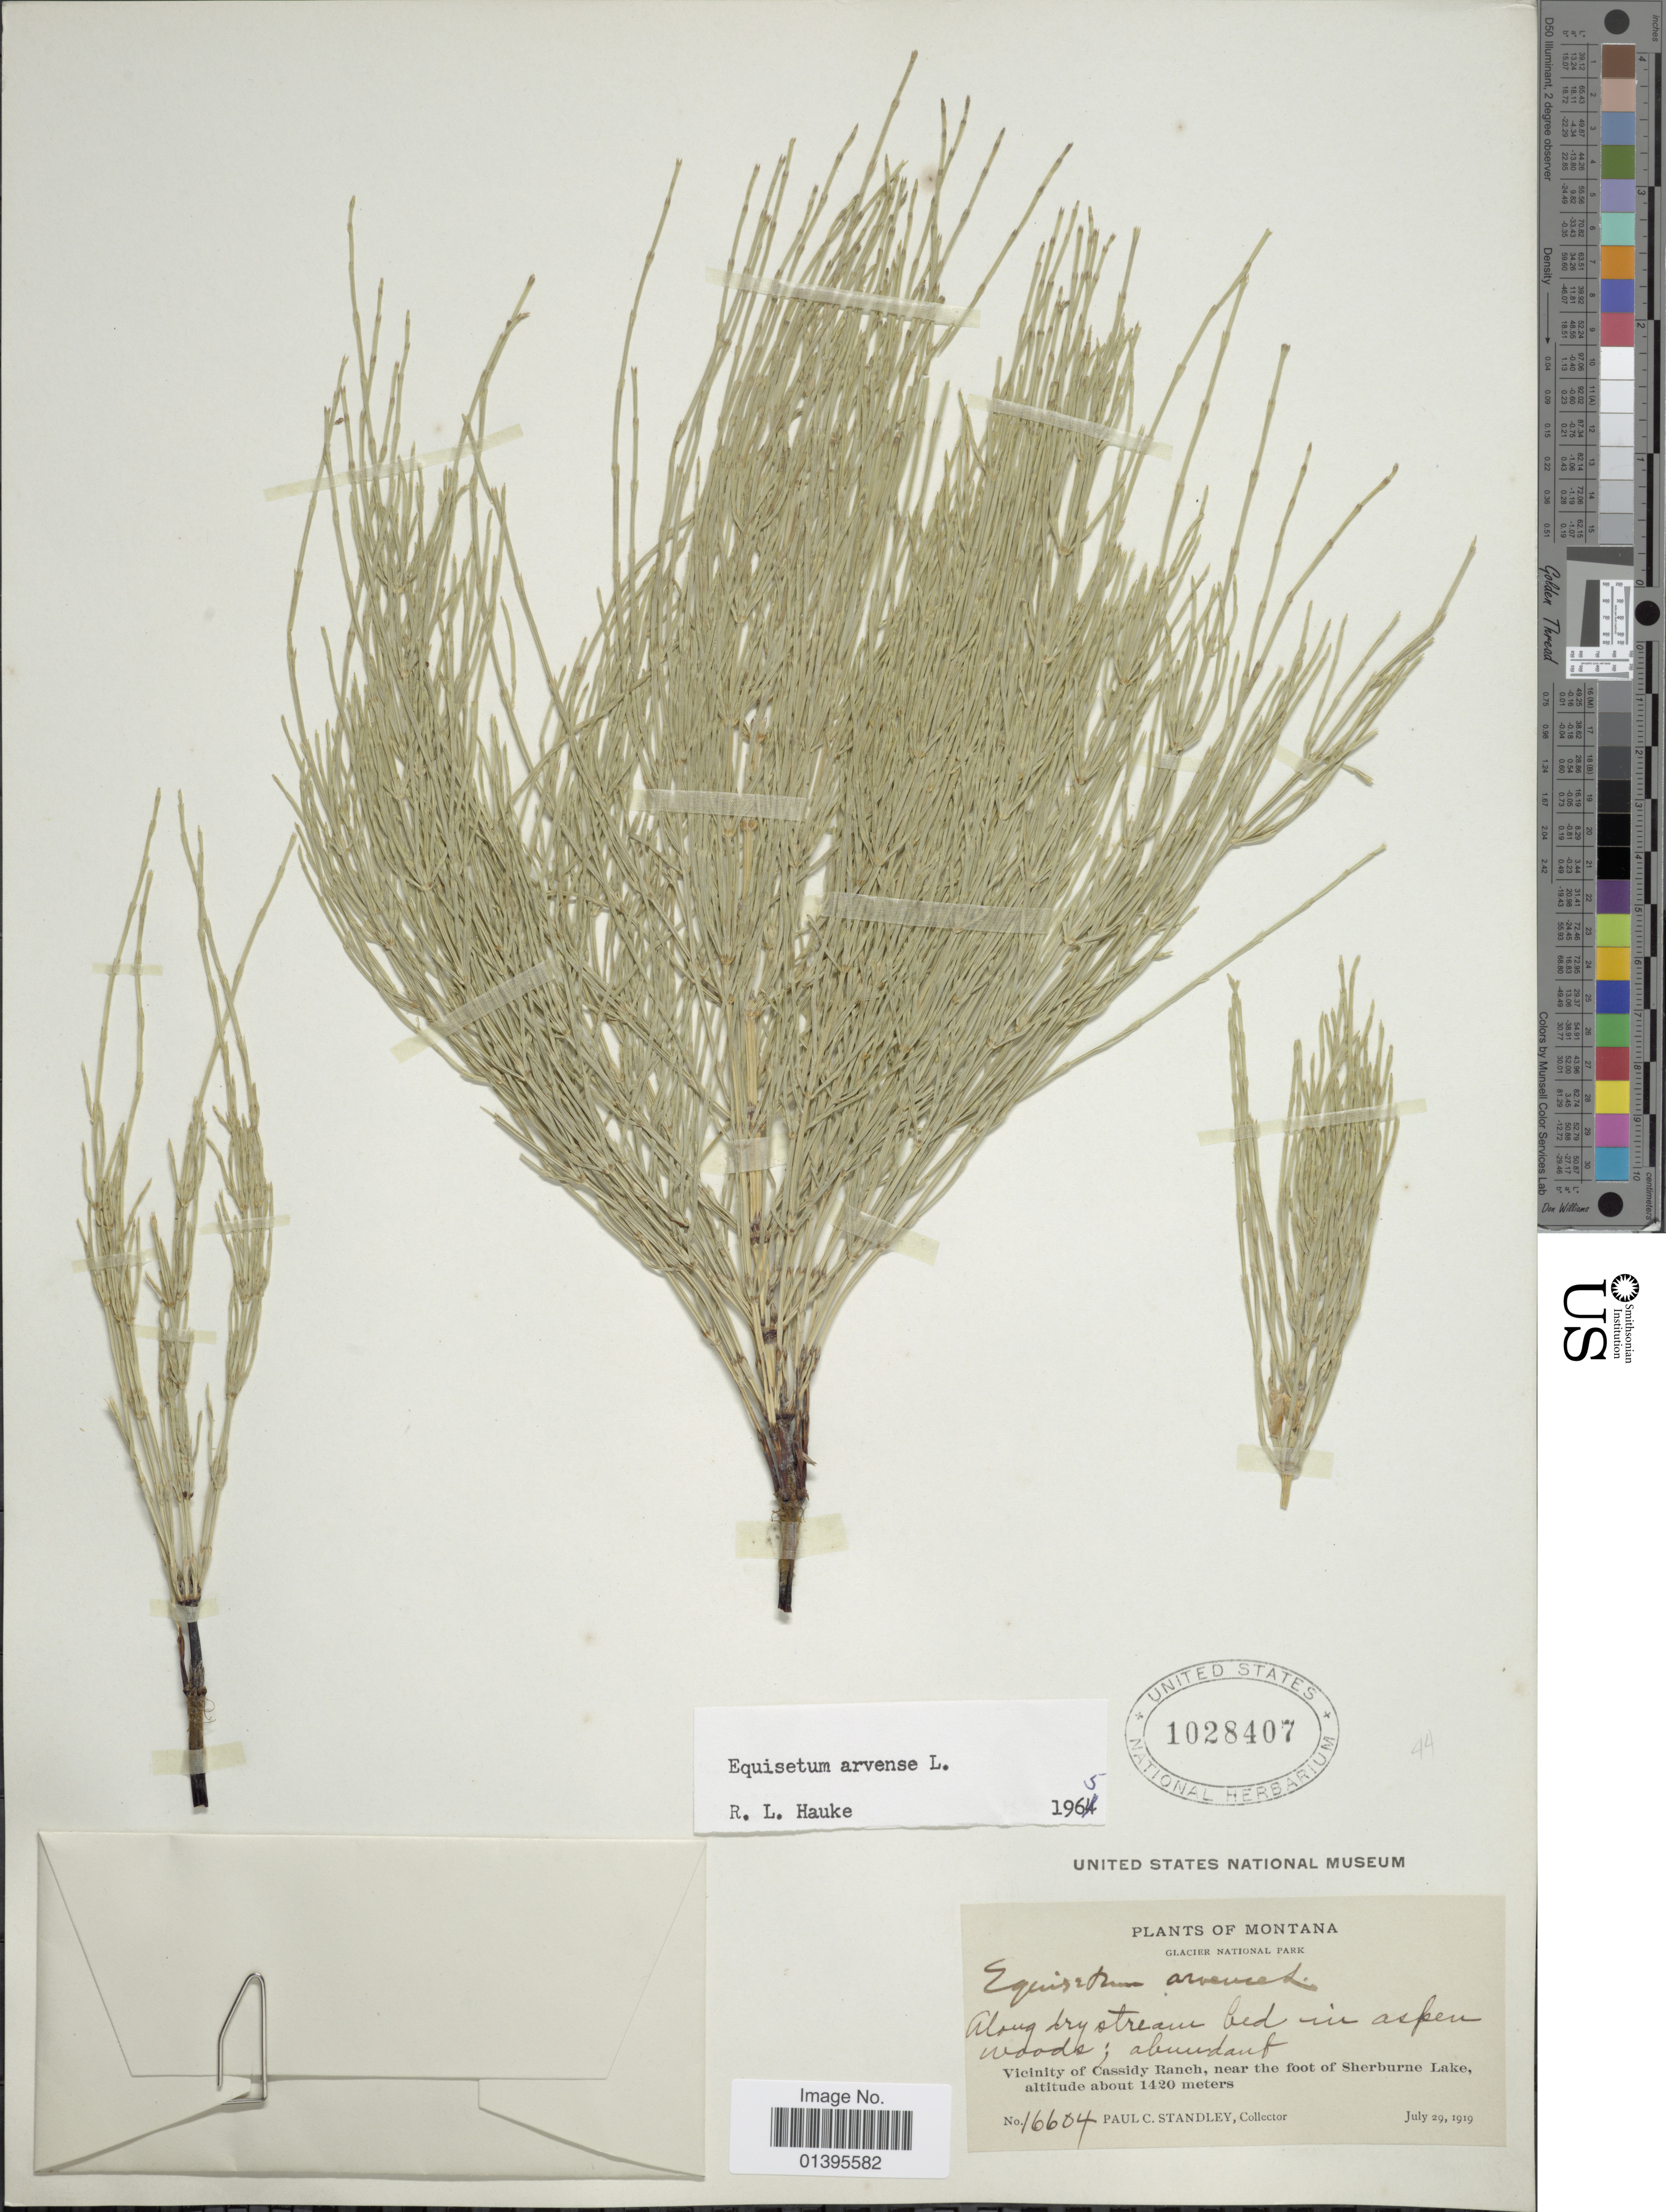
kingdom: Plantae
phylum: Tracheophyta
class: Polypodiopsida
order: Equisetales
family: Equisetaceae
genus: Equisetum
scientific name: Equisetum arvense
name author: L.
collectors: P. C. Standley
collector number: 16604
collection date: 1919-07-29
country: United States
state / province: Idaho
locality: Glacier National Park, Vicinity of Cassidy Ranch, near the foot of Sherbune Lake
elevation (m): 1420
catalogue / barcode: US 1028407